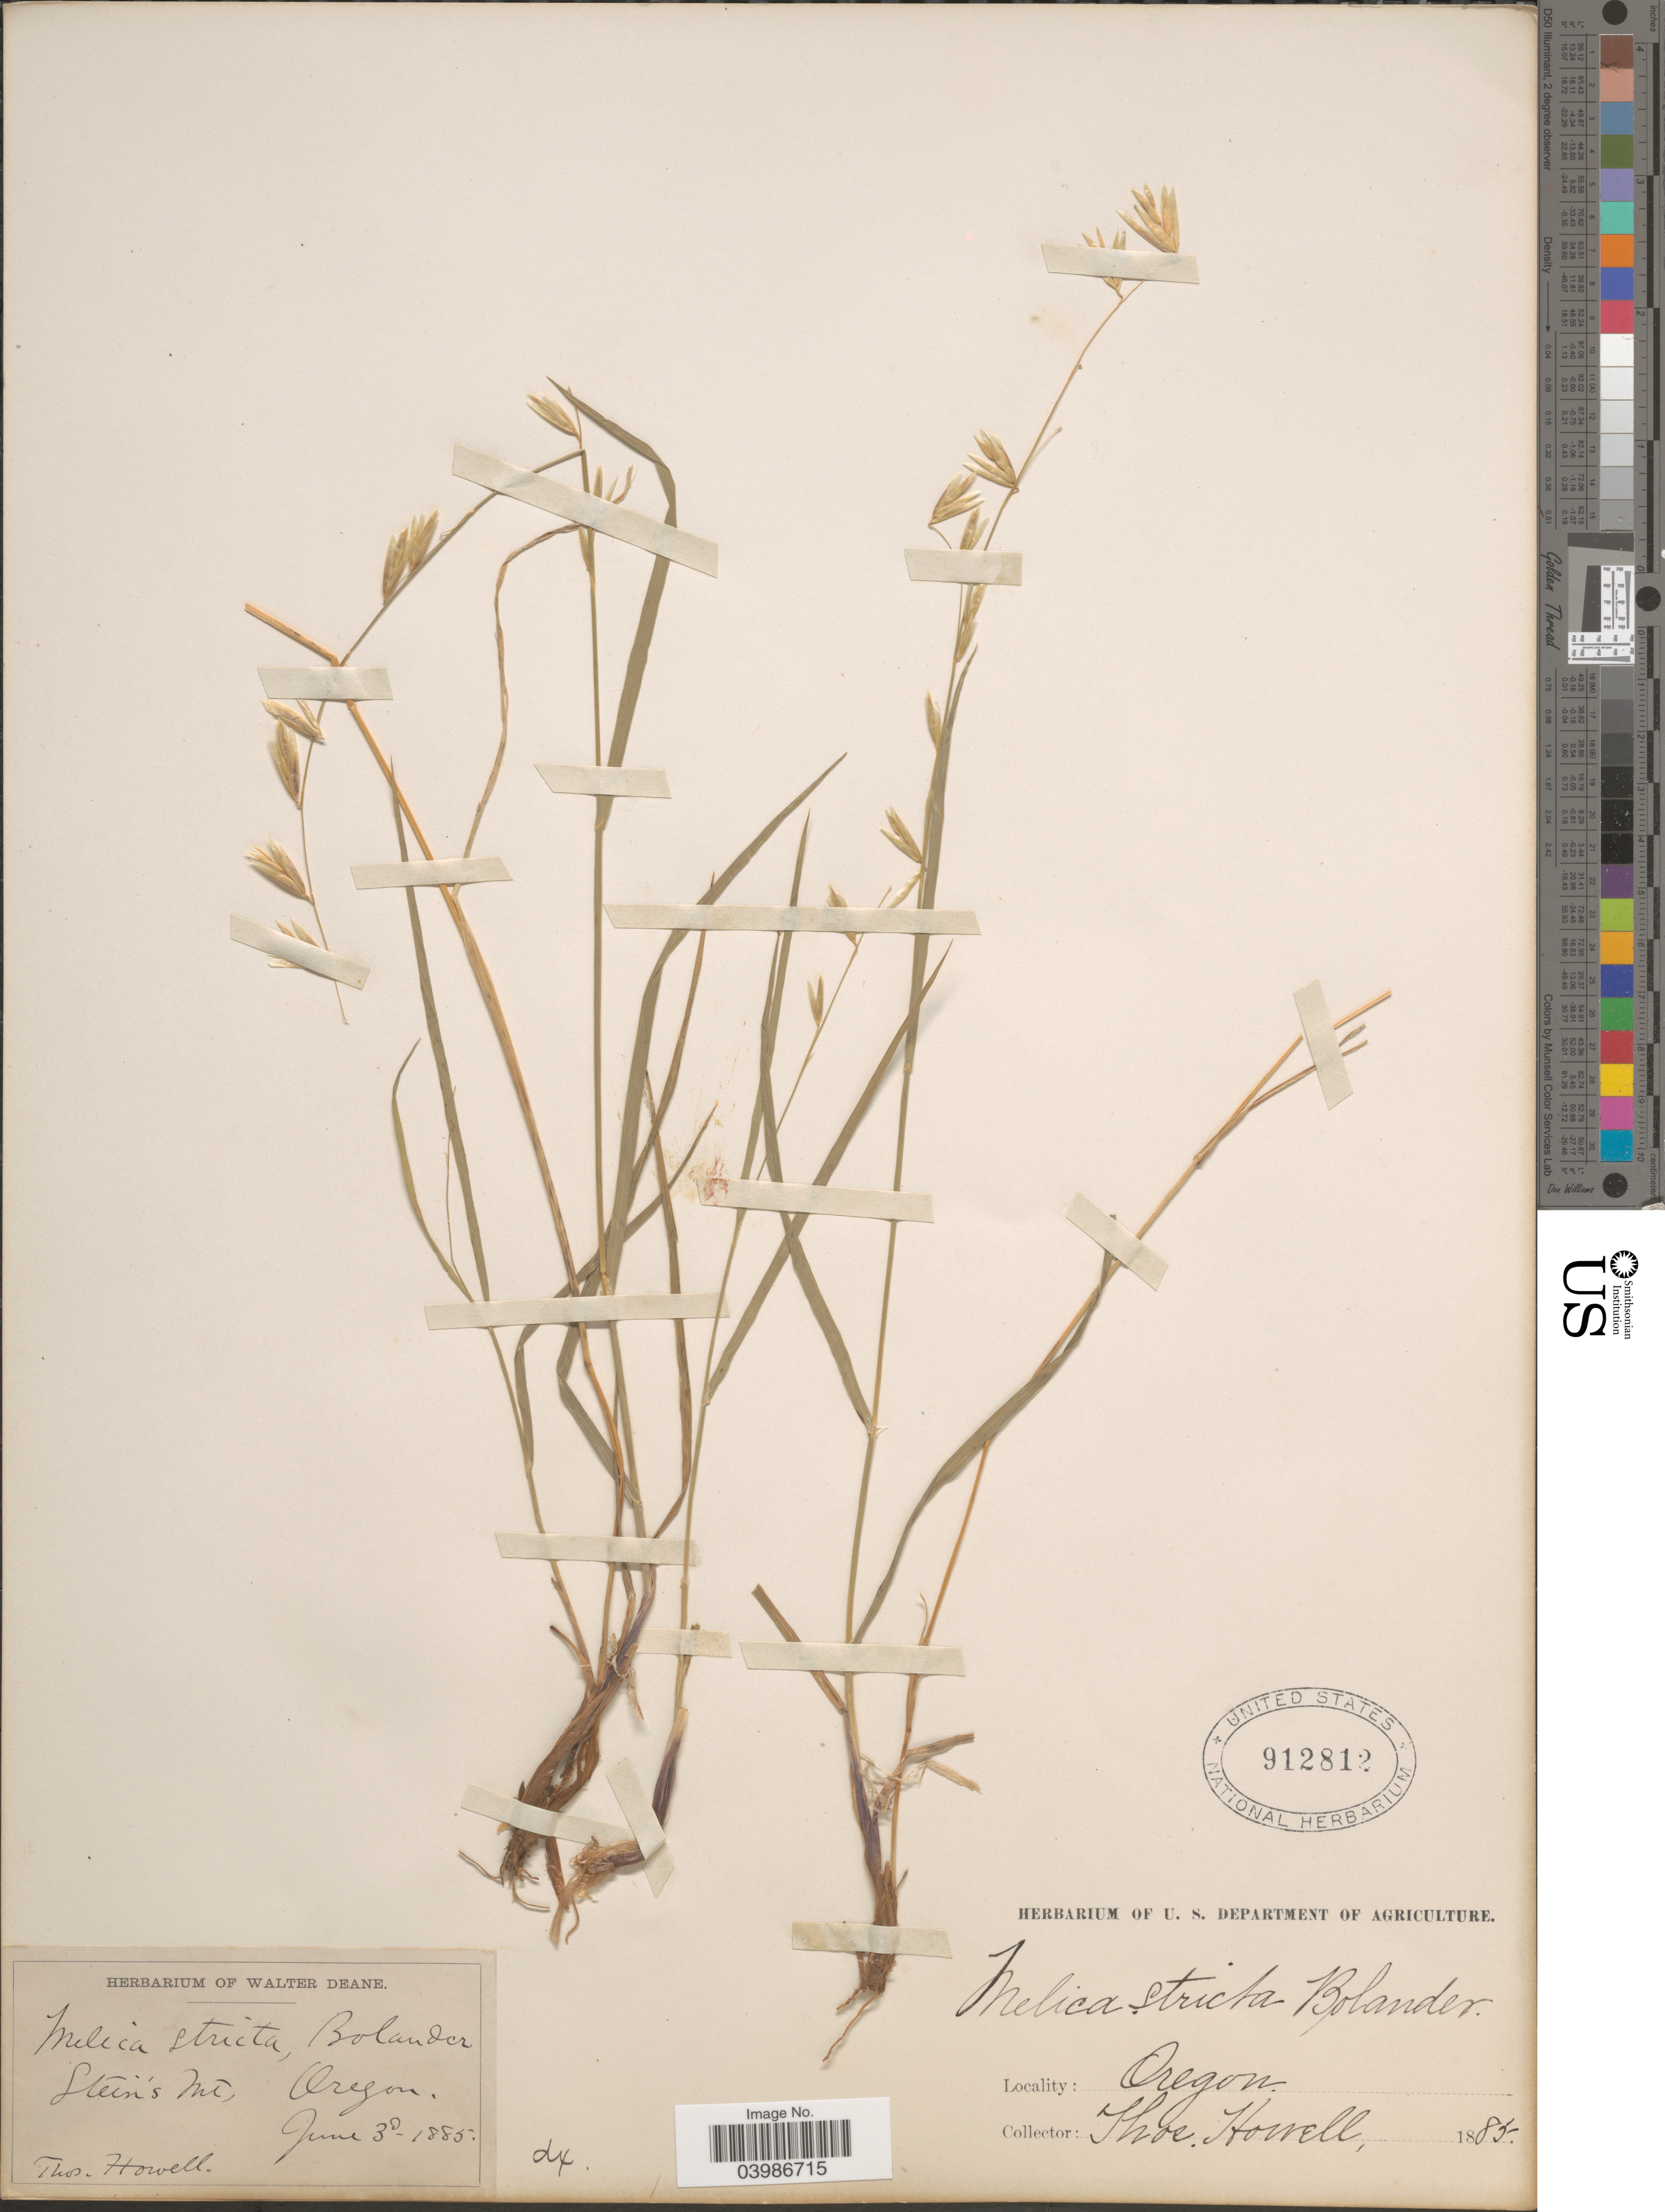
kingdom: Plantae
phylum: Tracheophyta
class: Liliopsida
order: Poales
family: Poaceae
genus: Melica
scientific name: Melica stricta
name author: Bol.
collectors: T. Howell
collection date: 1885-06-03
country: United States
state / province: Oregon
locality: Stein's Mt.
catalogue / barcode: US 912812